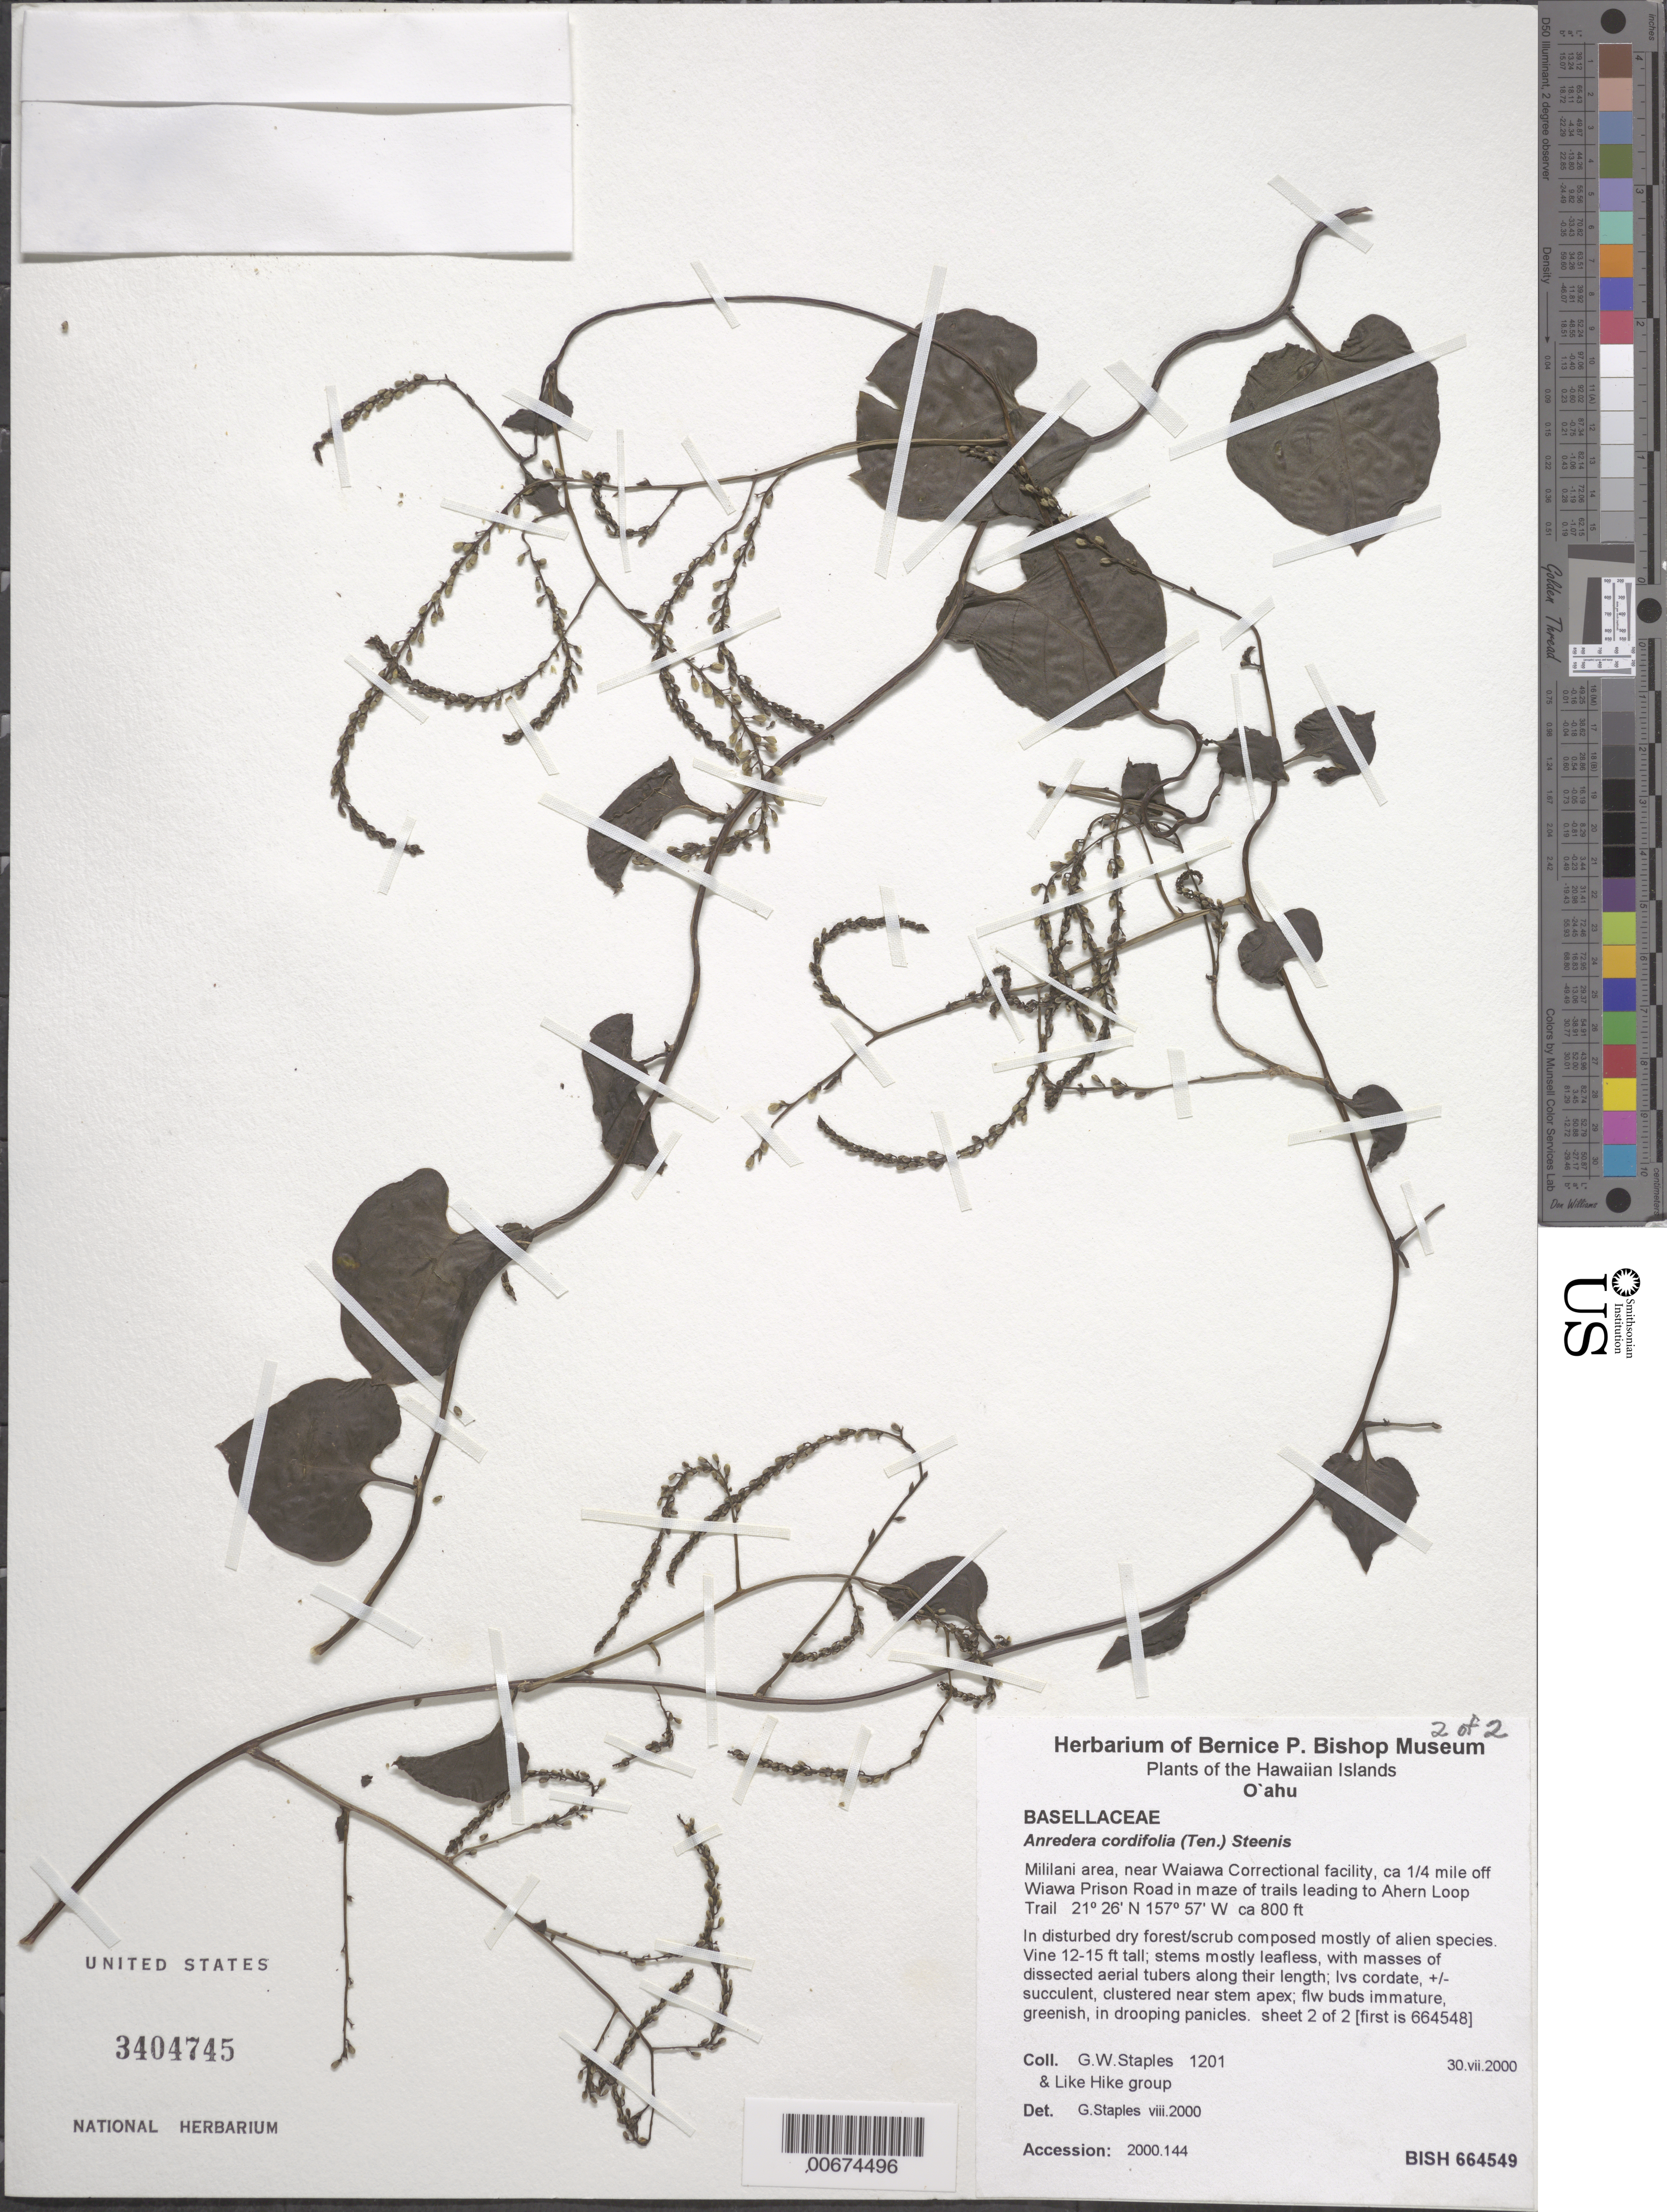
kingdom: Plantae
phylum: Tracheophyta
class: Magnoliopsida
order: Caryophyllales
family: Basellaceae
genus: Anredera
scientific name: Anredera cordifolia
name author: (Ten.) Steenis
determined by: Staples, G. W.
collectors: G. Staples & Like Hike group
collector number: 1201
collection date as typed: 30 Jul 2000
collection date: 2000-07-30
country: United States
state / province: Hawaii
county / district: Honolulu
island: Oahu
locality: Mililani area, near Waiawa Correctional facility, ca 1/4 mile off Wiawa Prison Road in maze of trails leading to Ahern Loop Trail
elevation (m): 244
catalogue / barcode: US 3404745